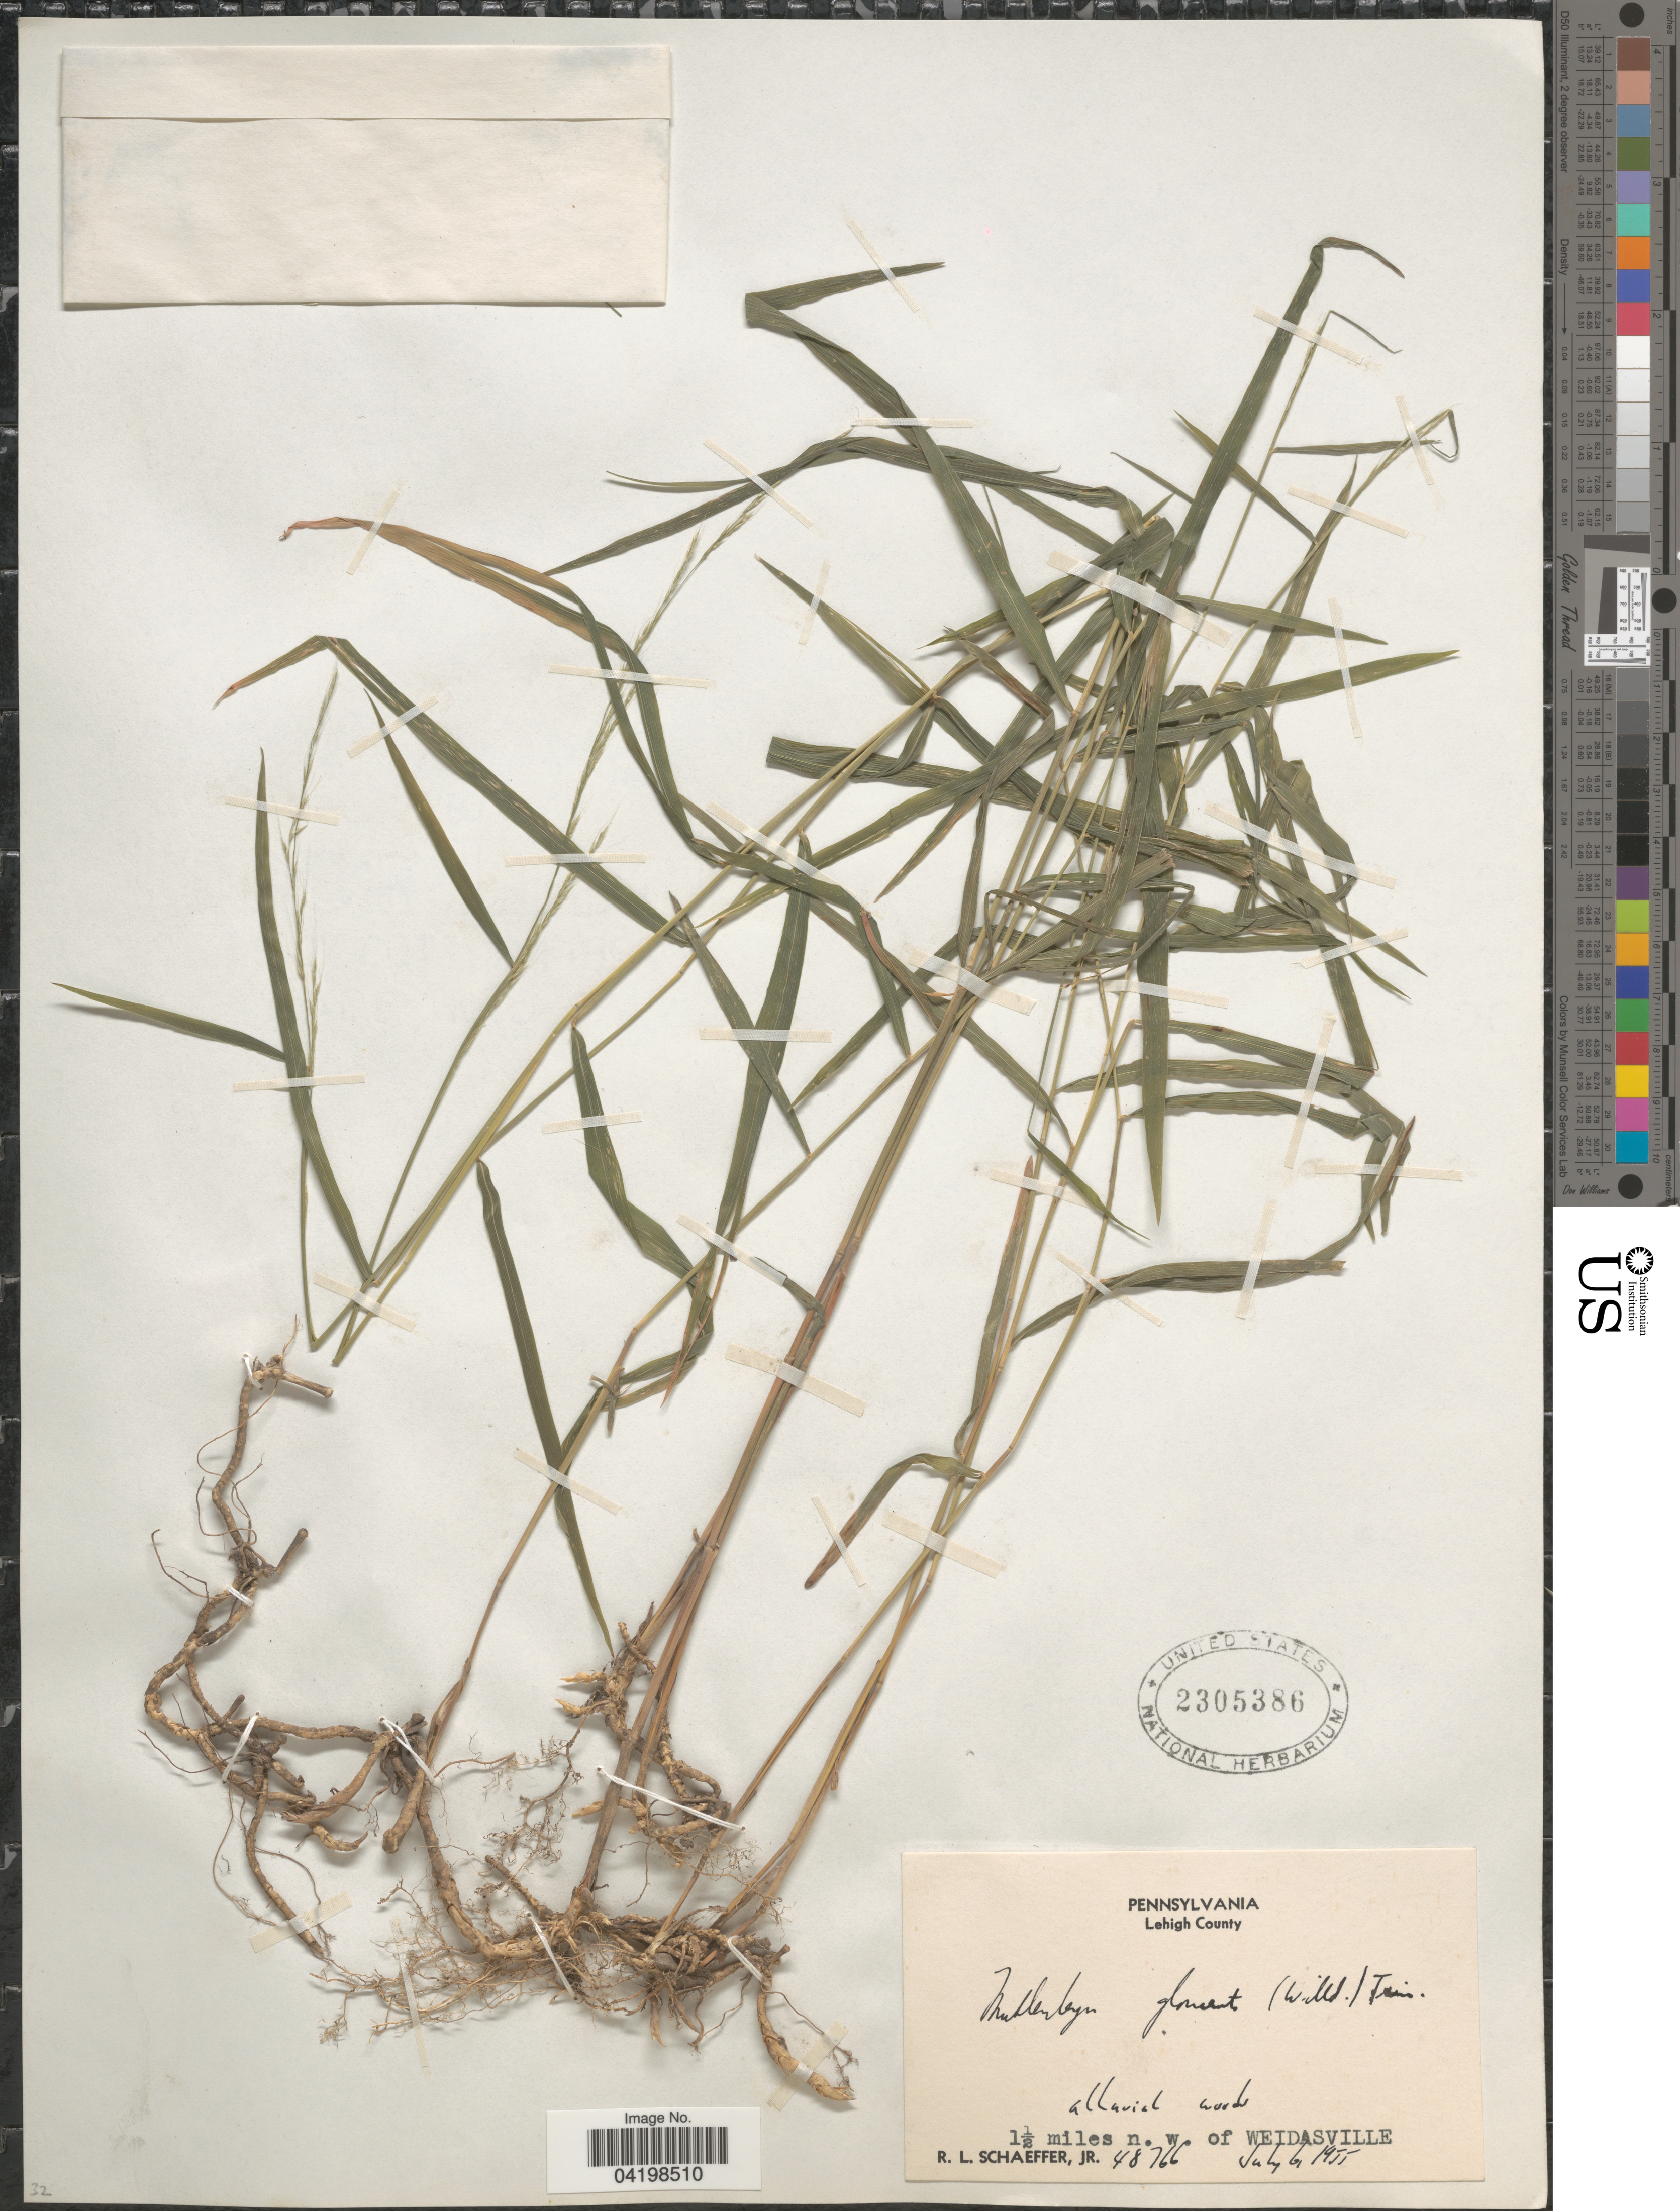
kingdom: Plantae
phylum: Tracheophyta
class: Liliopsida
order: Poales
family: Poaceae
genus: Muhlenbergia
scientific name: Muhlenbergia sp.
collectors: R. L. Schaeffer Jr.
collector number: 48766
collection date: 1955-07-06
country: United States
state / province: Pennsylvania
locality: Lehigh County. 1½ miles n. w. of Weidasville.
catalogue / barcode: US 2305386